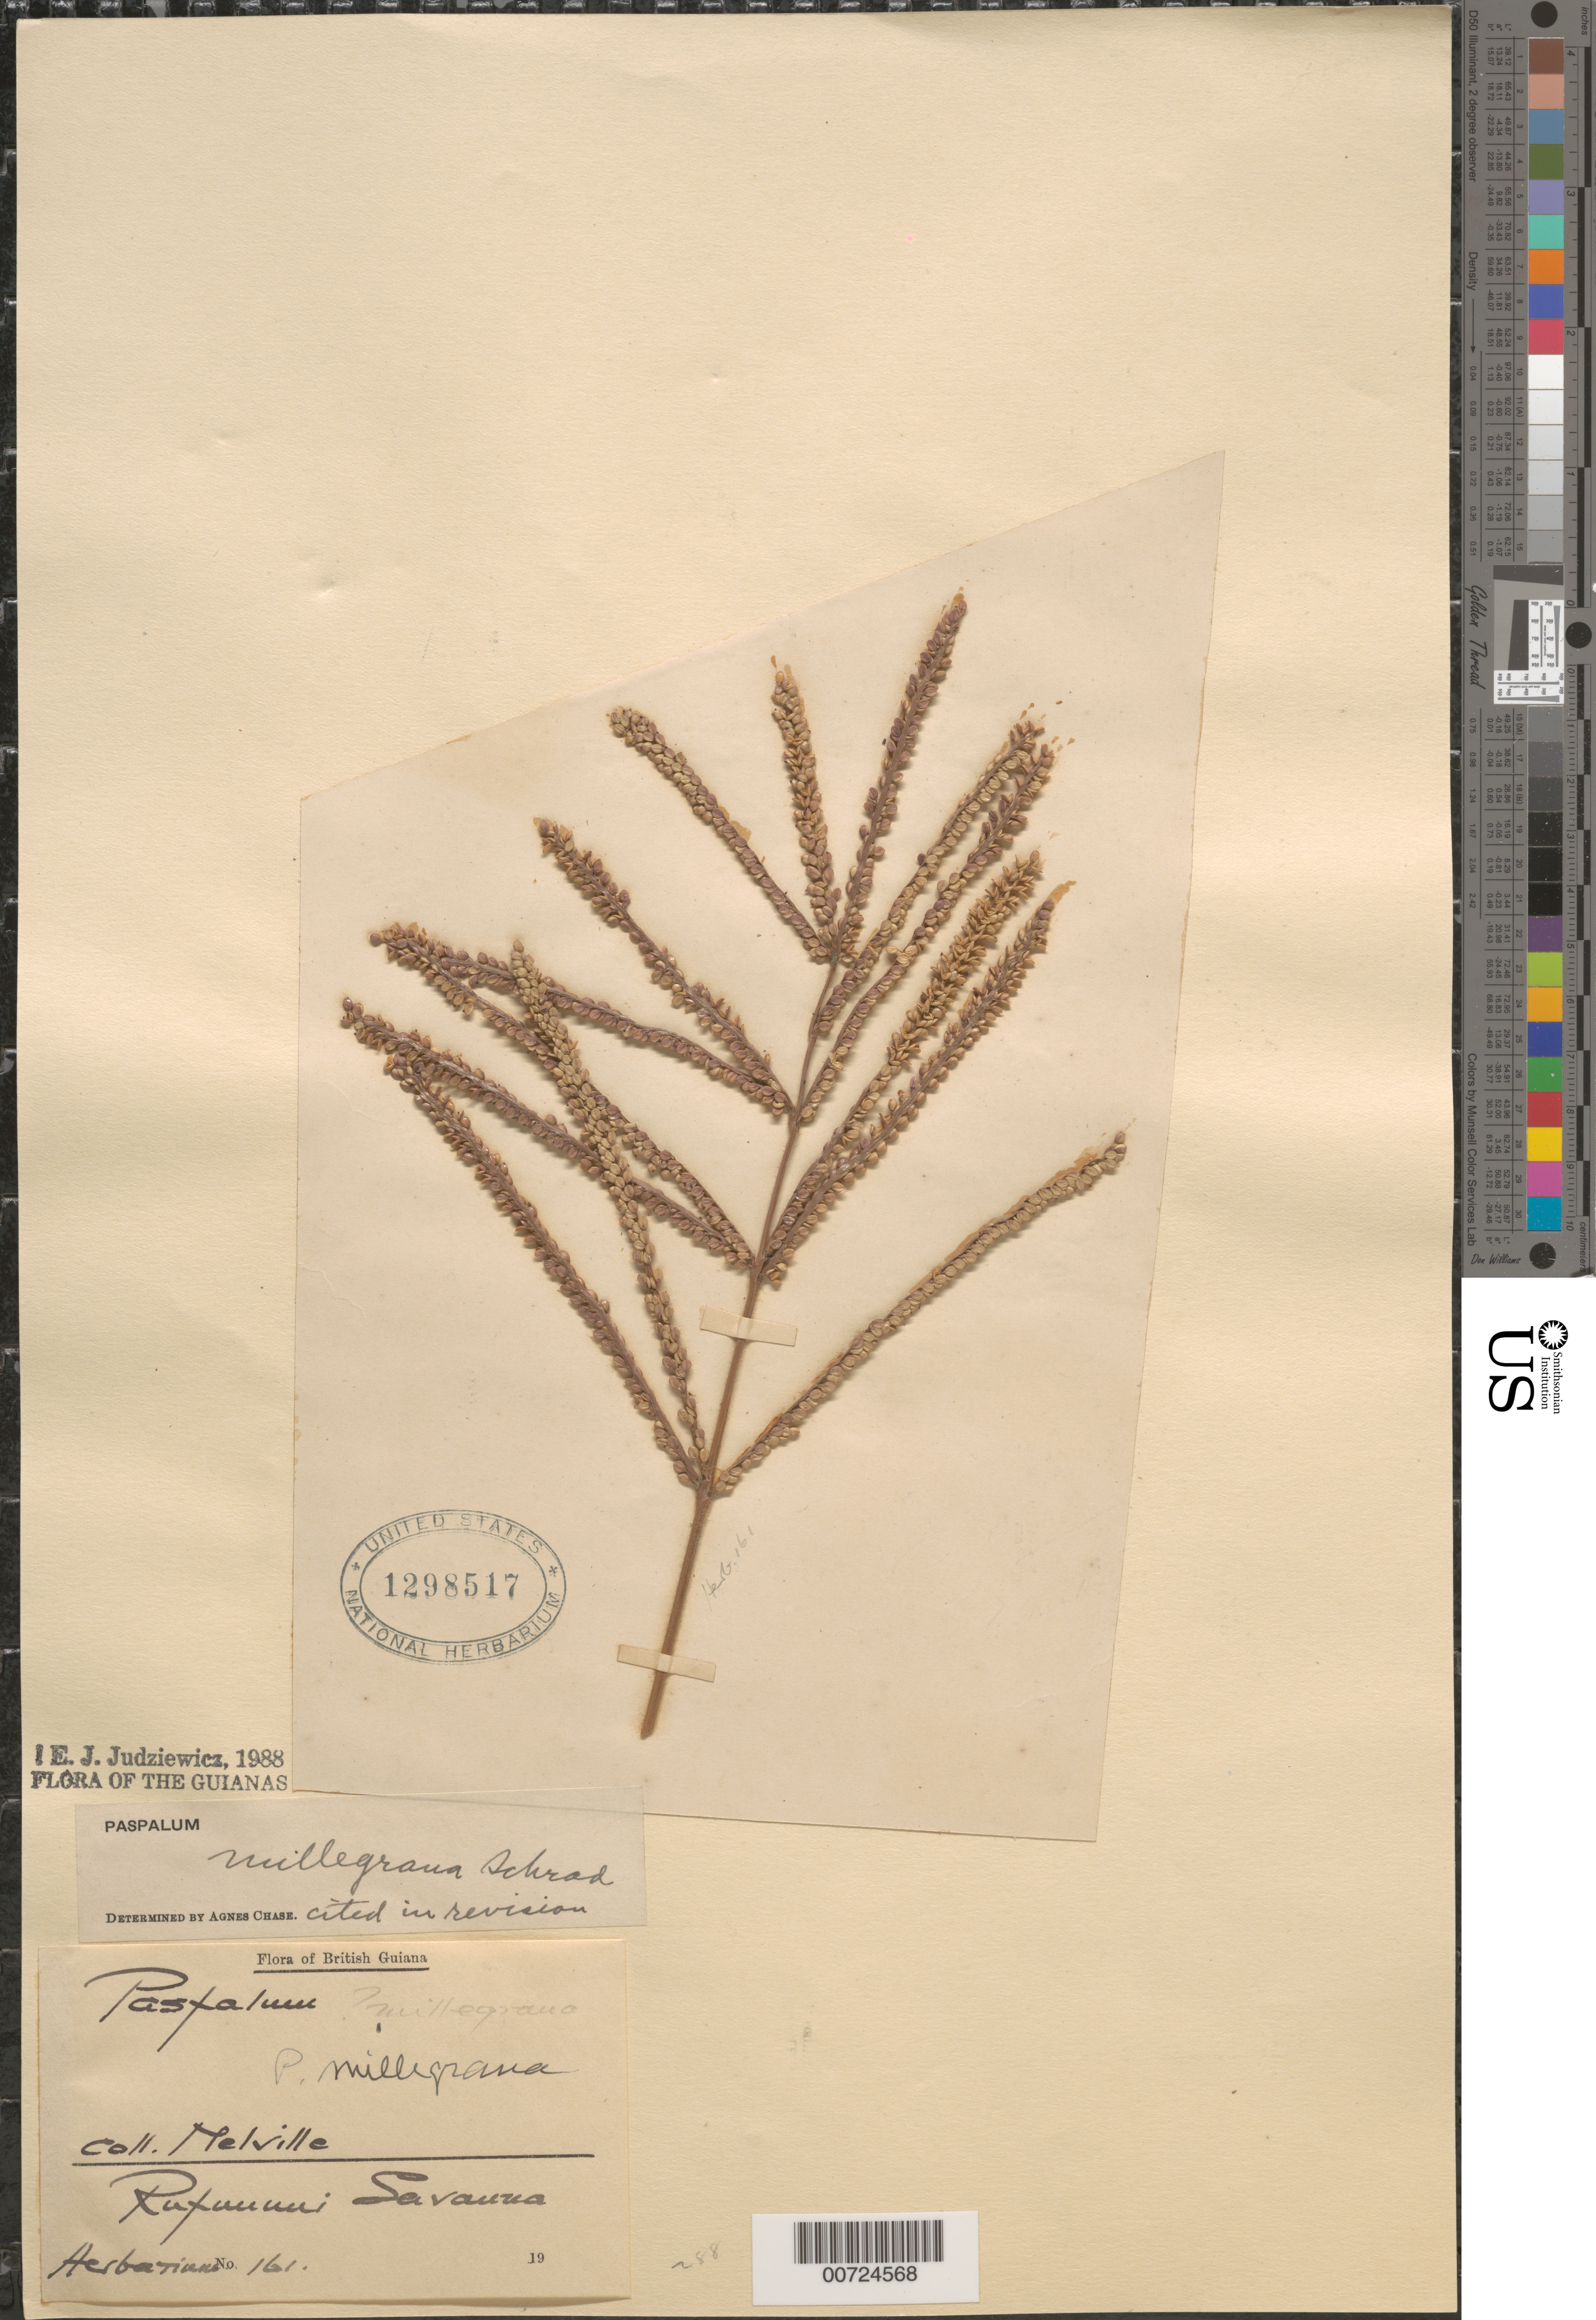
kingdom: Plantae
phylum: Tracheophyta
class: Liliopsida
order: Poales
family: Poaceae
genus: Paspalum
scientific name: Paspalum millegrana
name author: Schrad.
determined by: Judziewicz, E. J.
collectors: H. Melville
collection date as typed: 19??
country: Guyana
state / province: U. Takutu-U. Essequibo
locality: Rupununi Savanna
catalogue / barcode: US 1298517